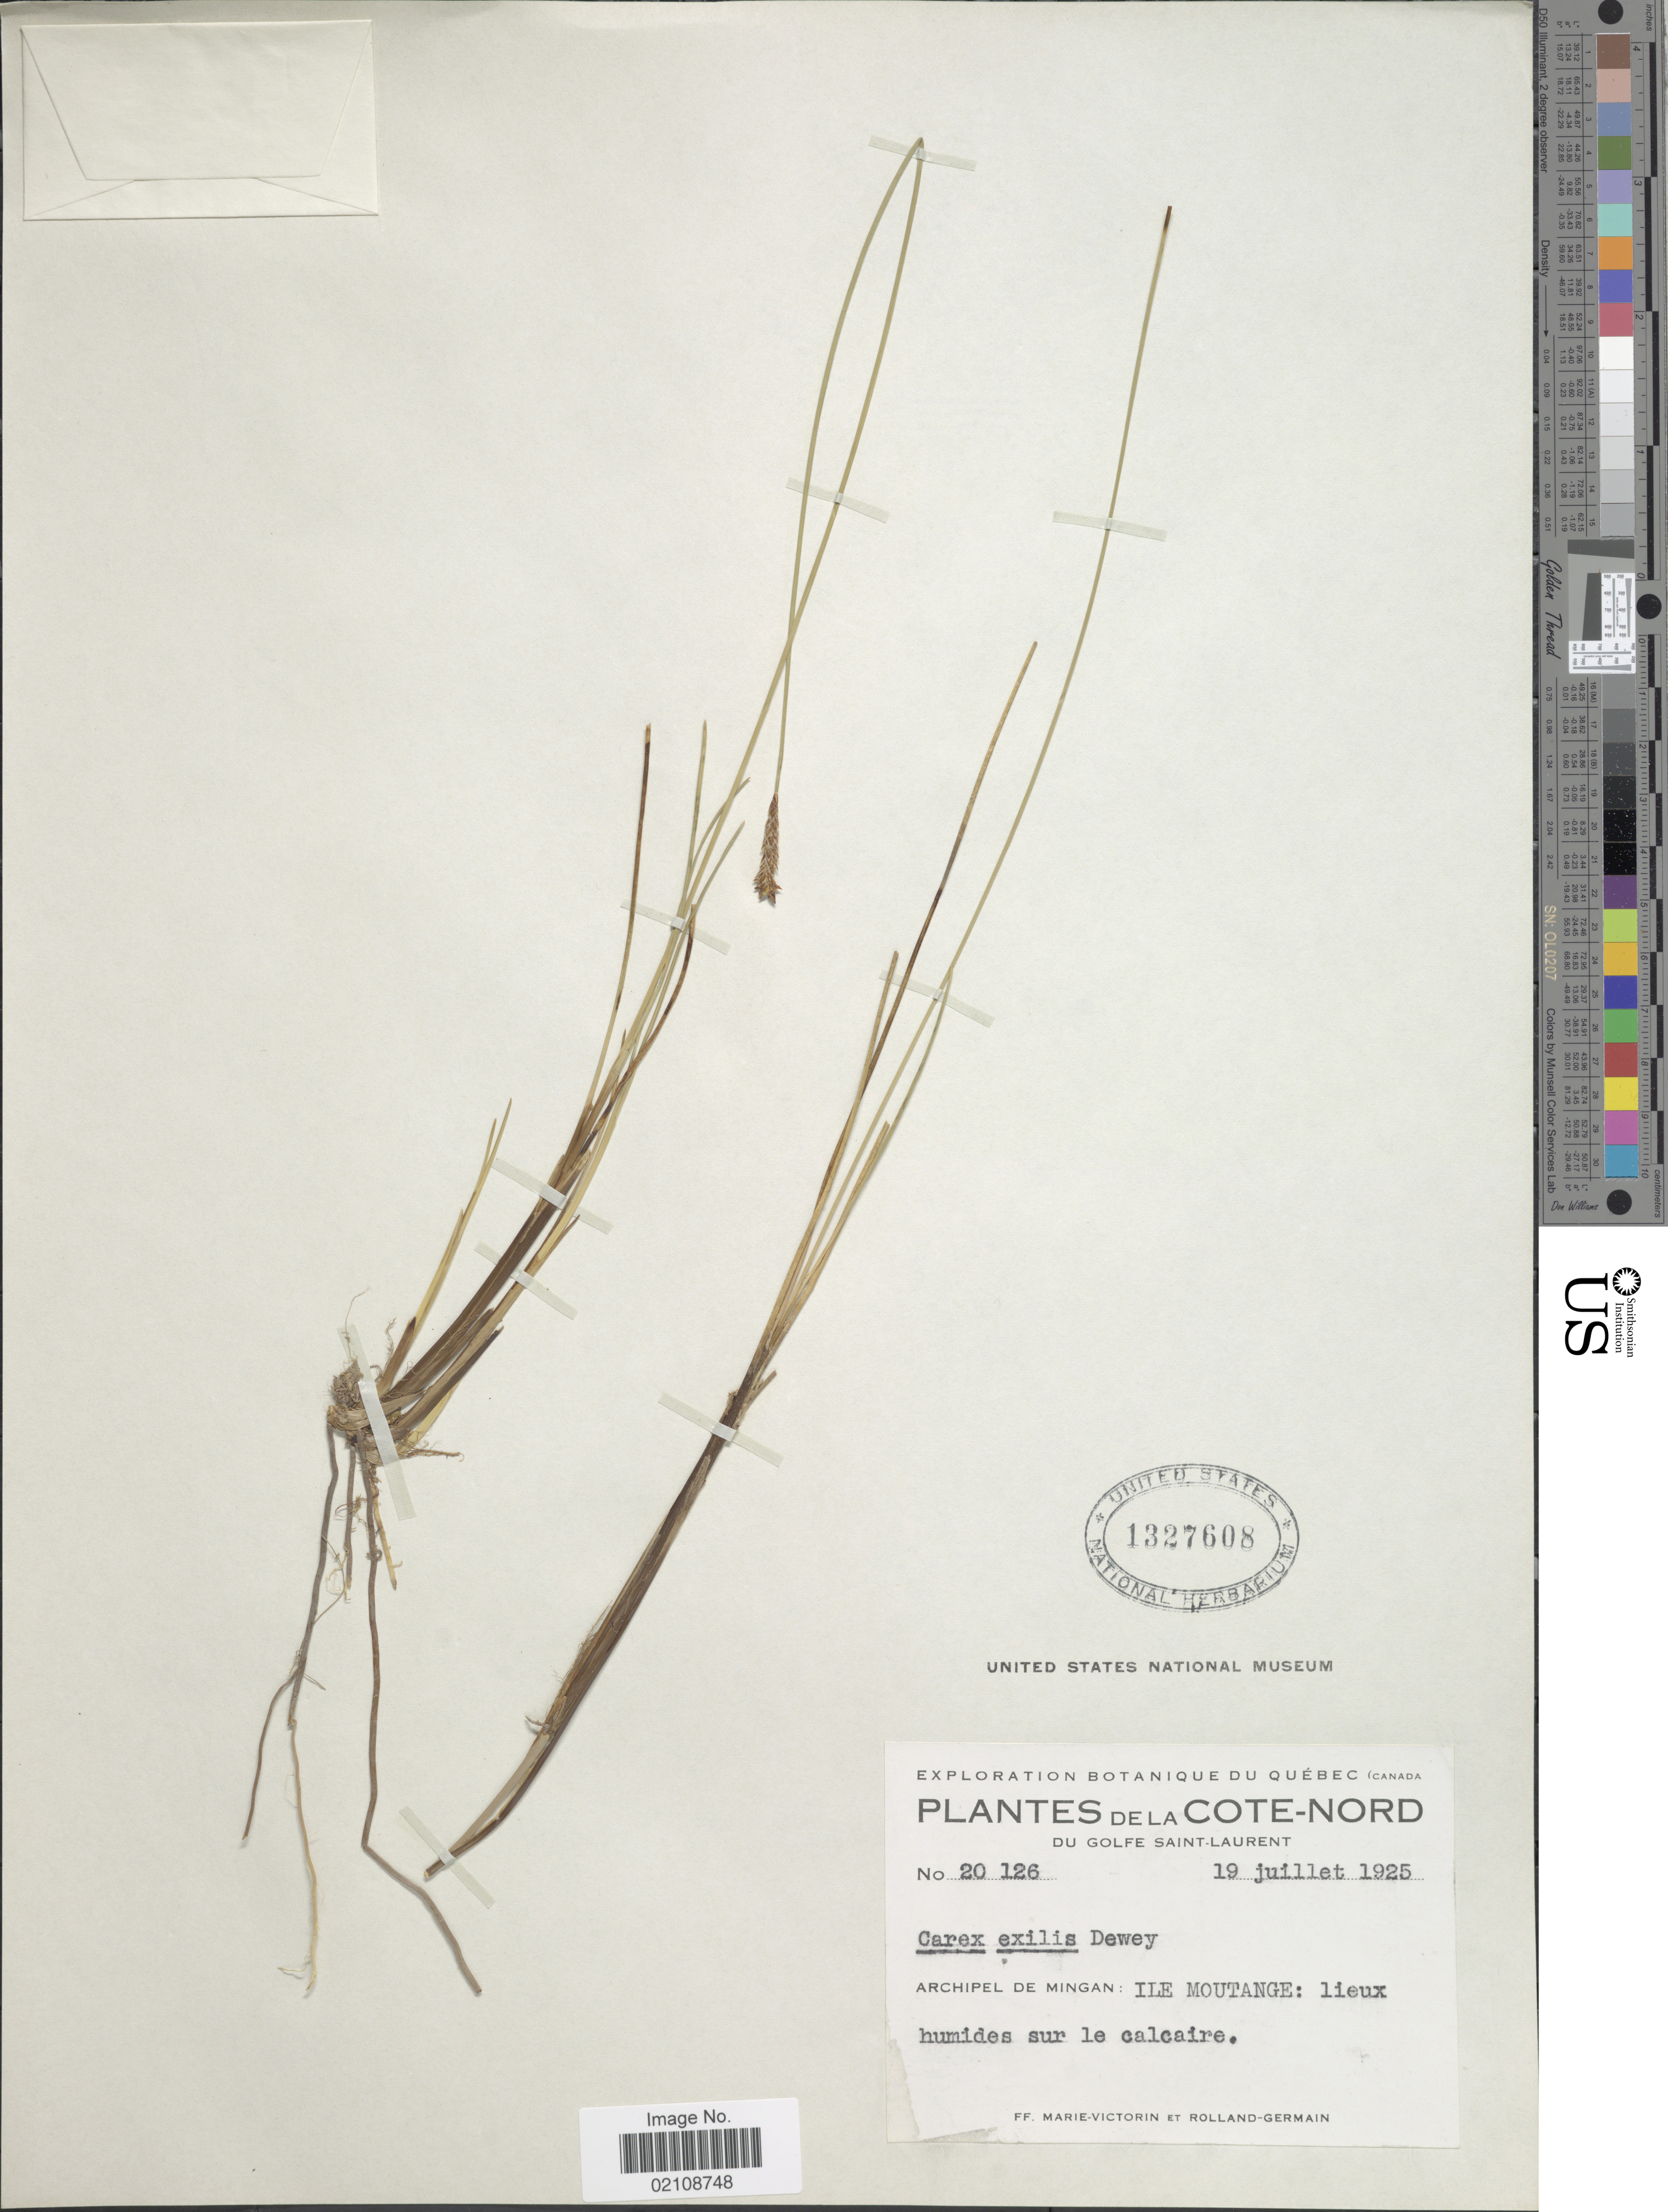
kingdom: Plantae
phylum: Tracheophyta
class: Liliopsida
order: Poales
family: Cyperaceae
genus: Carex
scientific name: Carex exilis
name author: Dewey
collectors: F. Marie-Victorin & Rolland-Germain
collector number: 20126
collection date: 1925-07-19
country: Canada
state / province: Quebec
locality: Botanique du Quebec, de la Cote-Nord, Du Golfe Saint-Laurent, Archipel de Mingan: Ile Moutange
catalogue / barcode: US 1327608